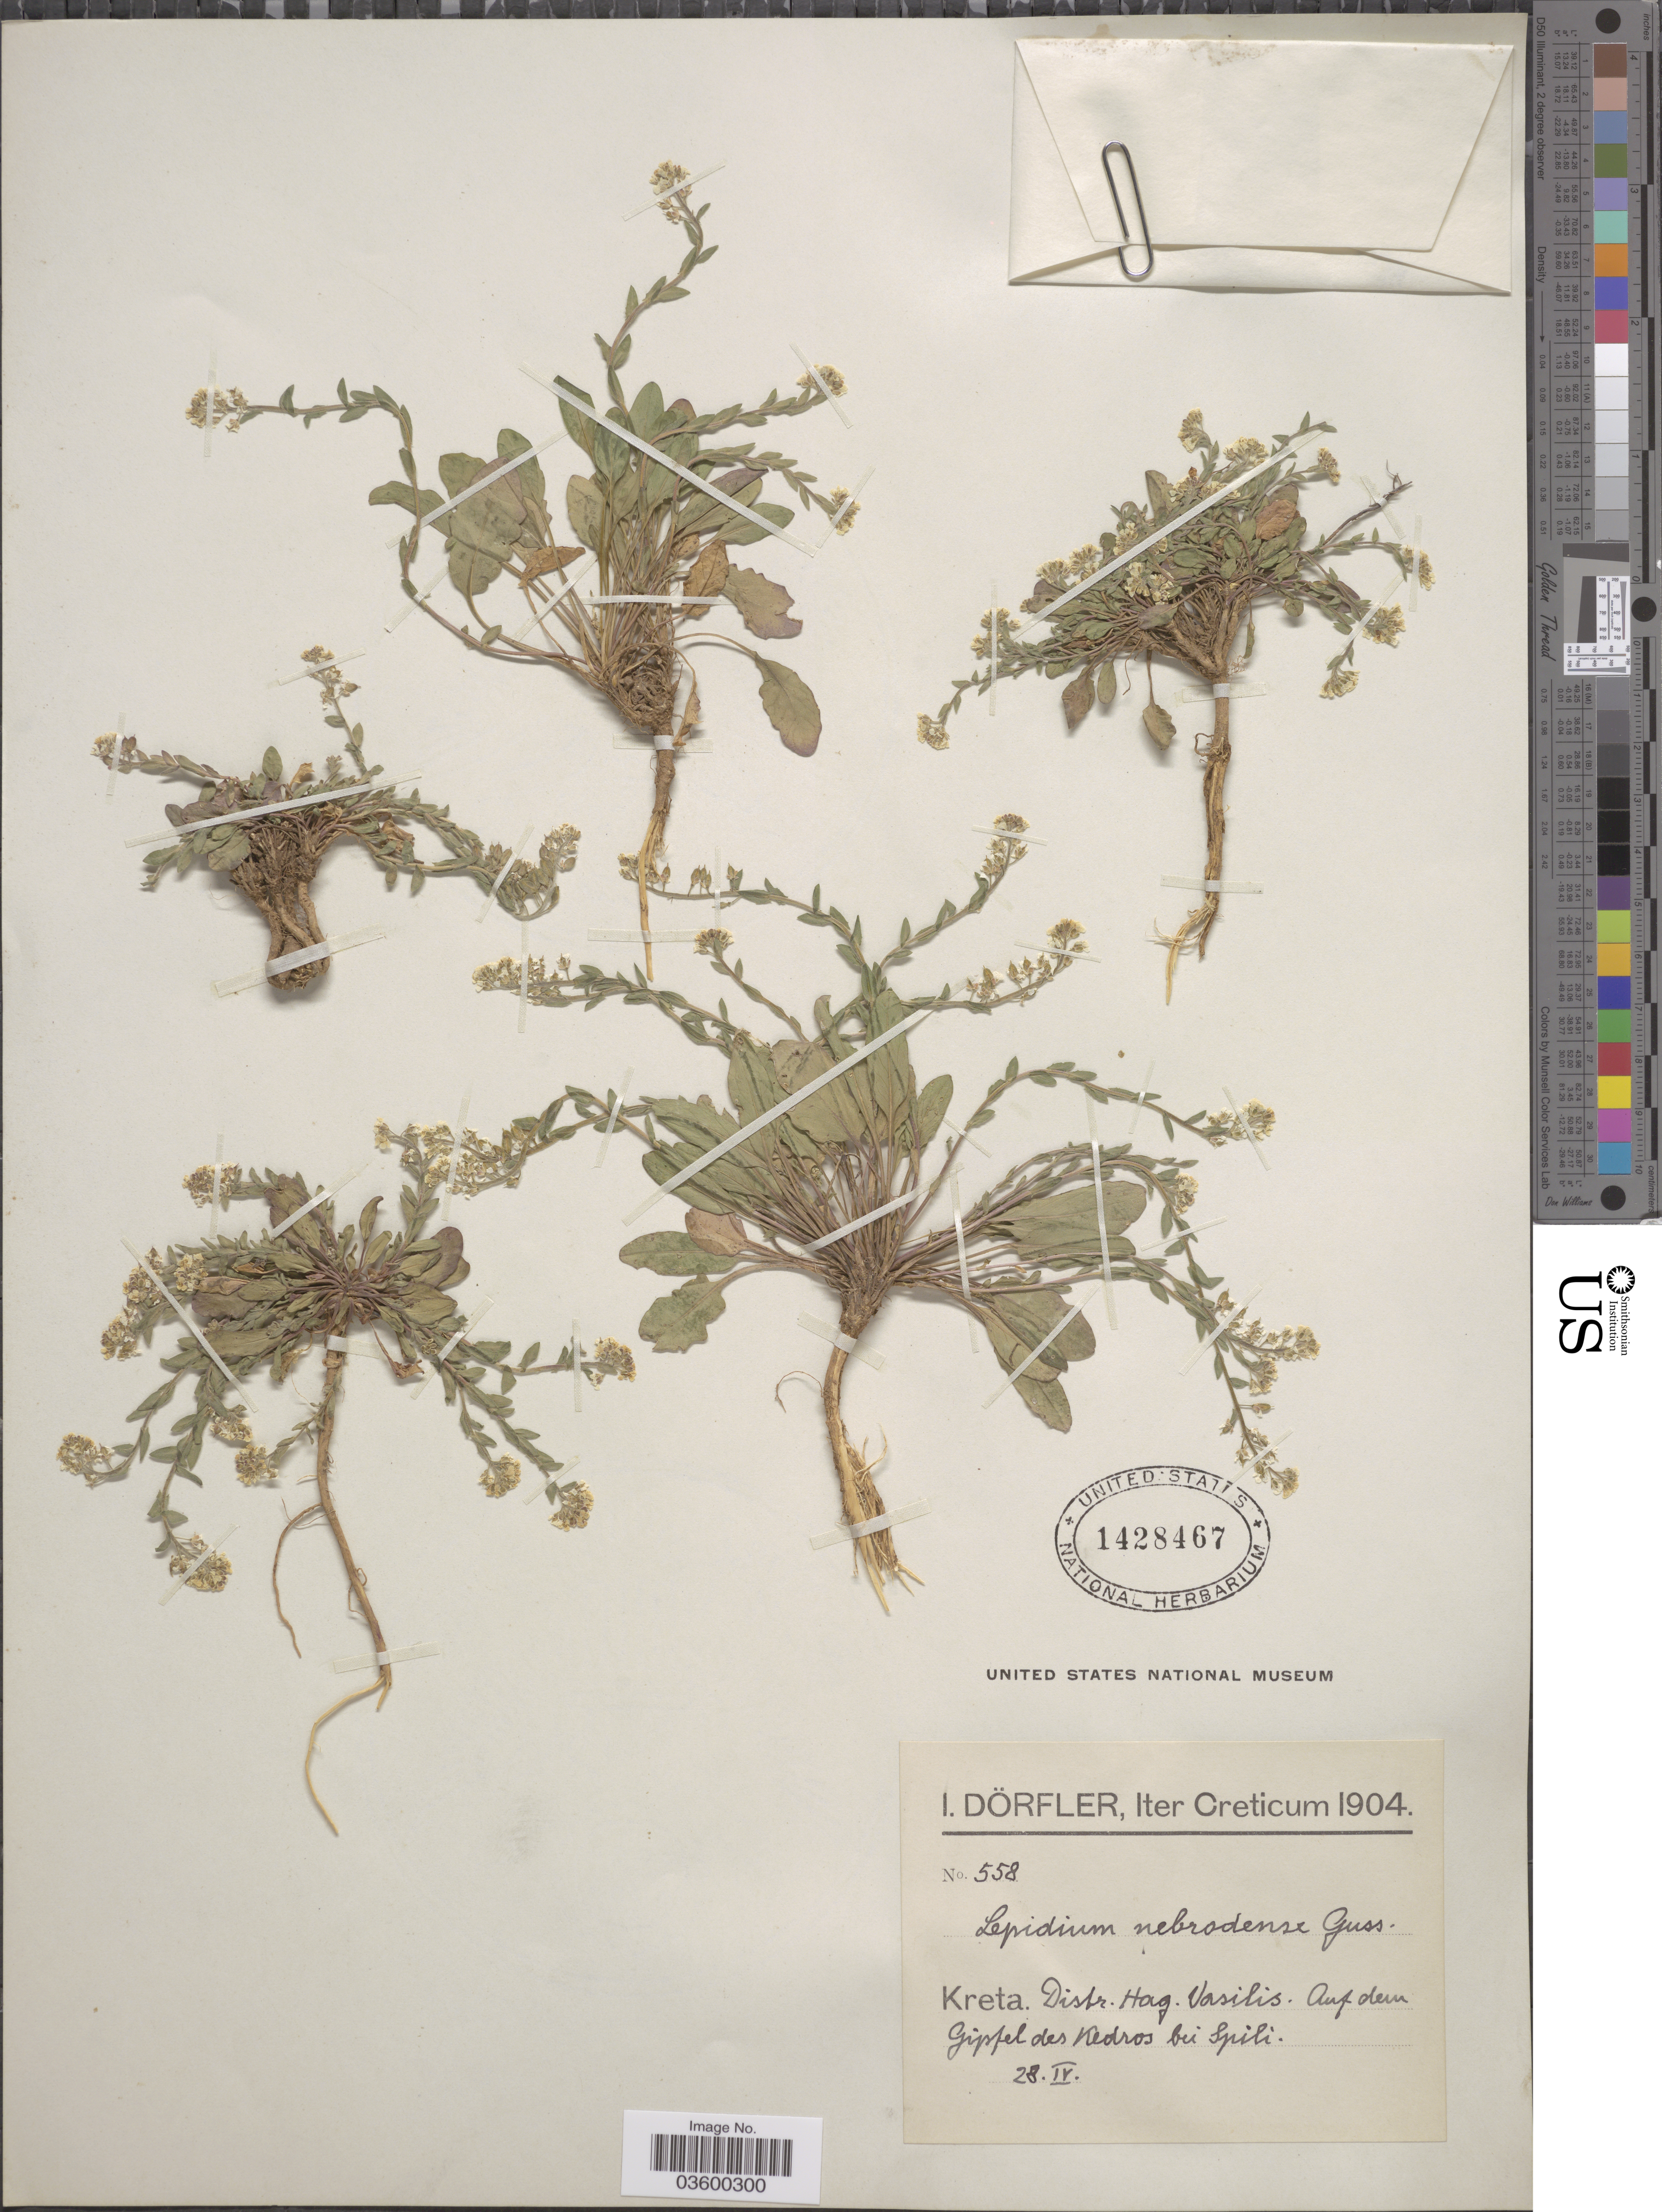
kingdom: Plantae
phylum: Tracheophyta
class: Magnoliopsida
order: Brassicales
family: Brassicaceae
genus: Lepidium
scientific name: Lepidium nebrodense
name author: Gussone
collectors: I. Dörfler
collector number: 558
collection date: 1904-04-28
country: Greece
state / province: Crete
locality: Creticum. Kreta. Distr. Hag. Vasilis. Auf dem Gripfel des Kedros bei Spili.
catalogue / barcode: US 1428467